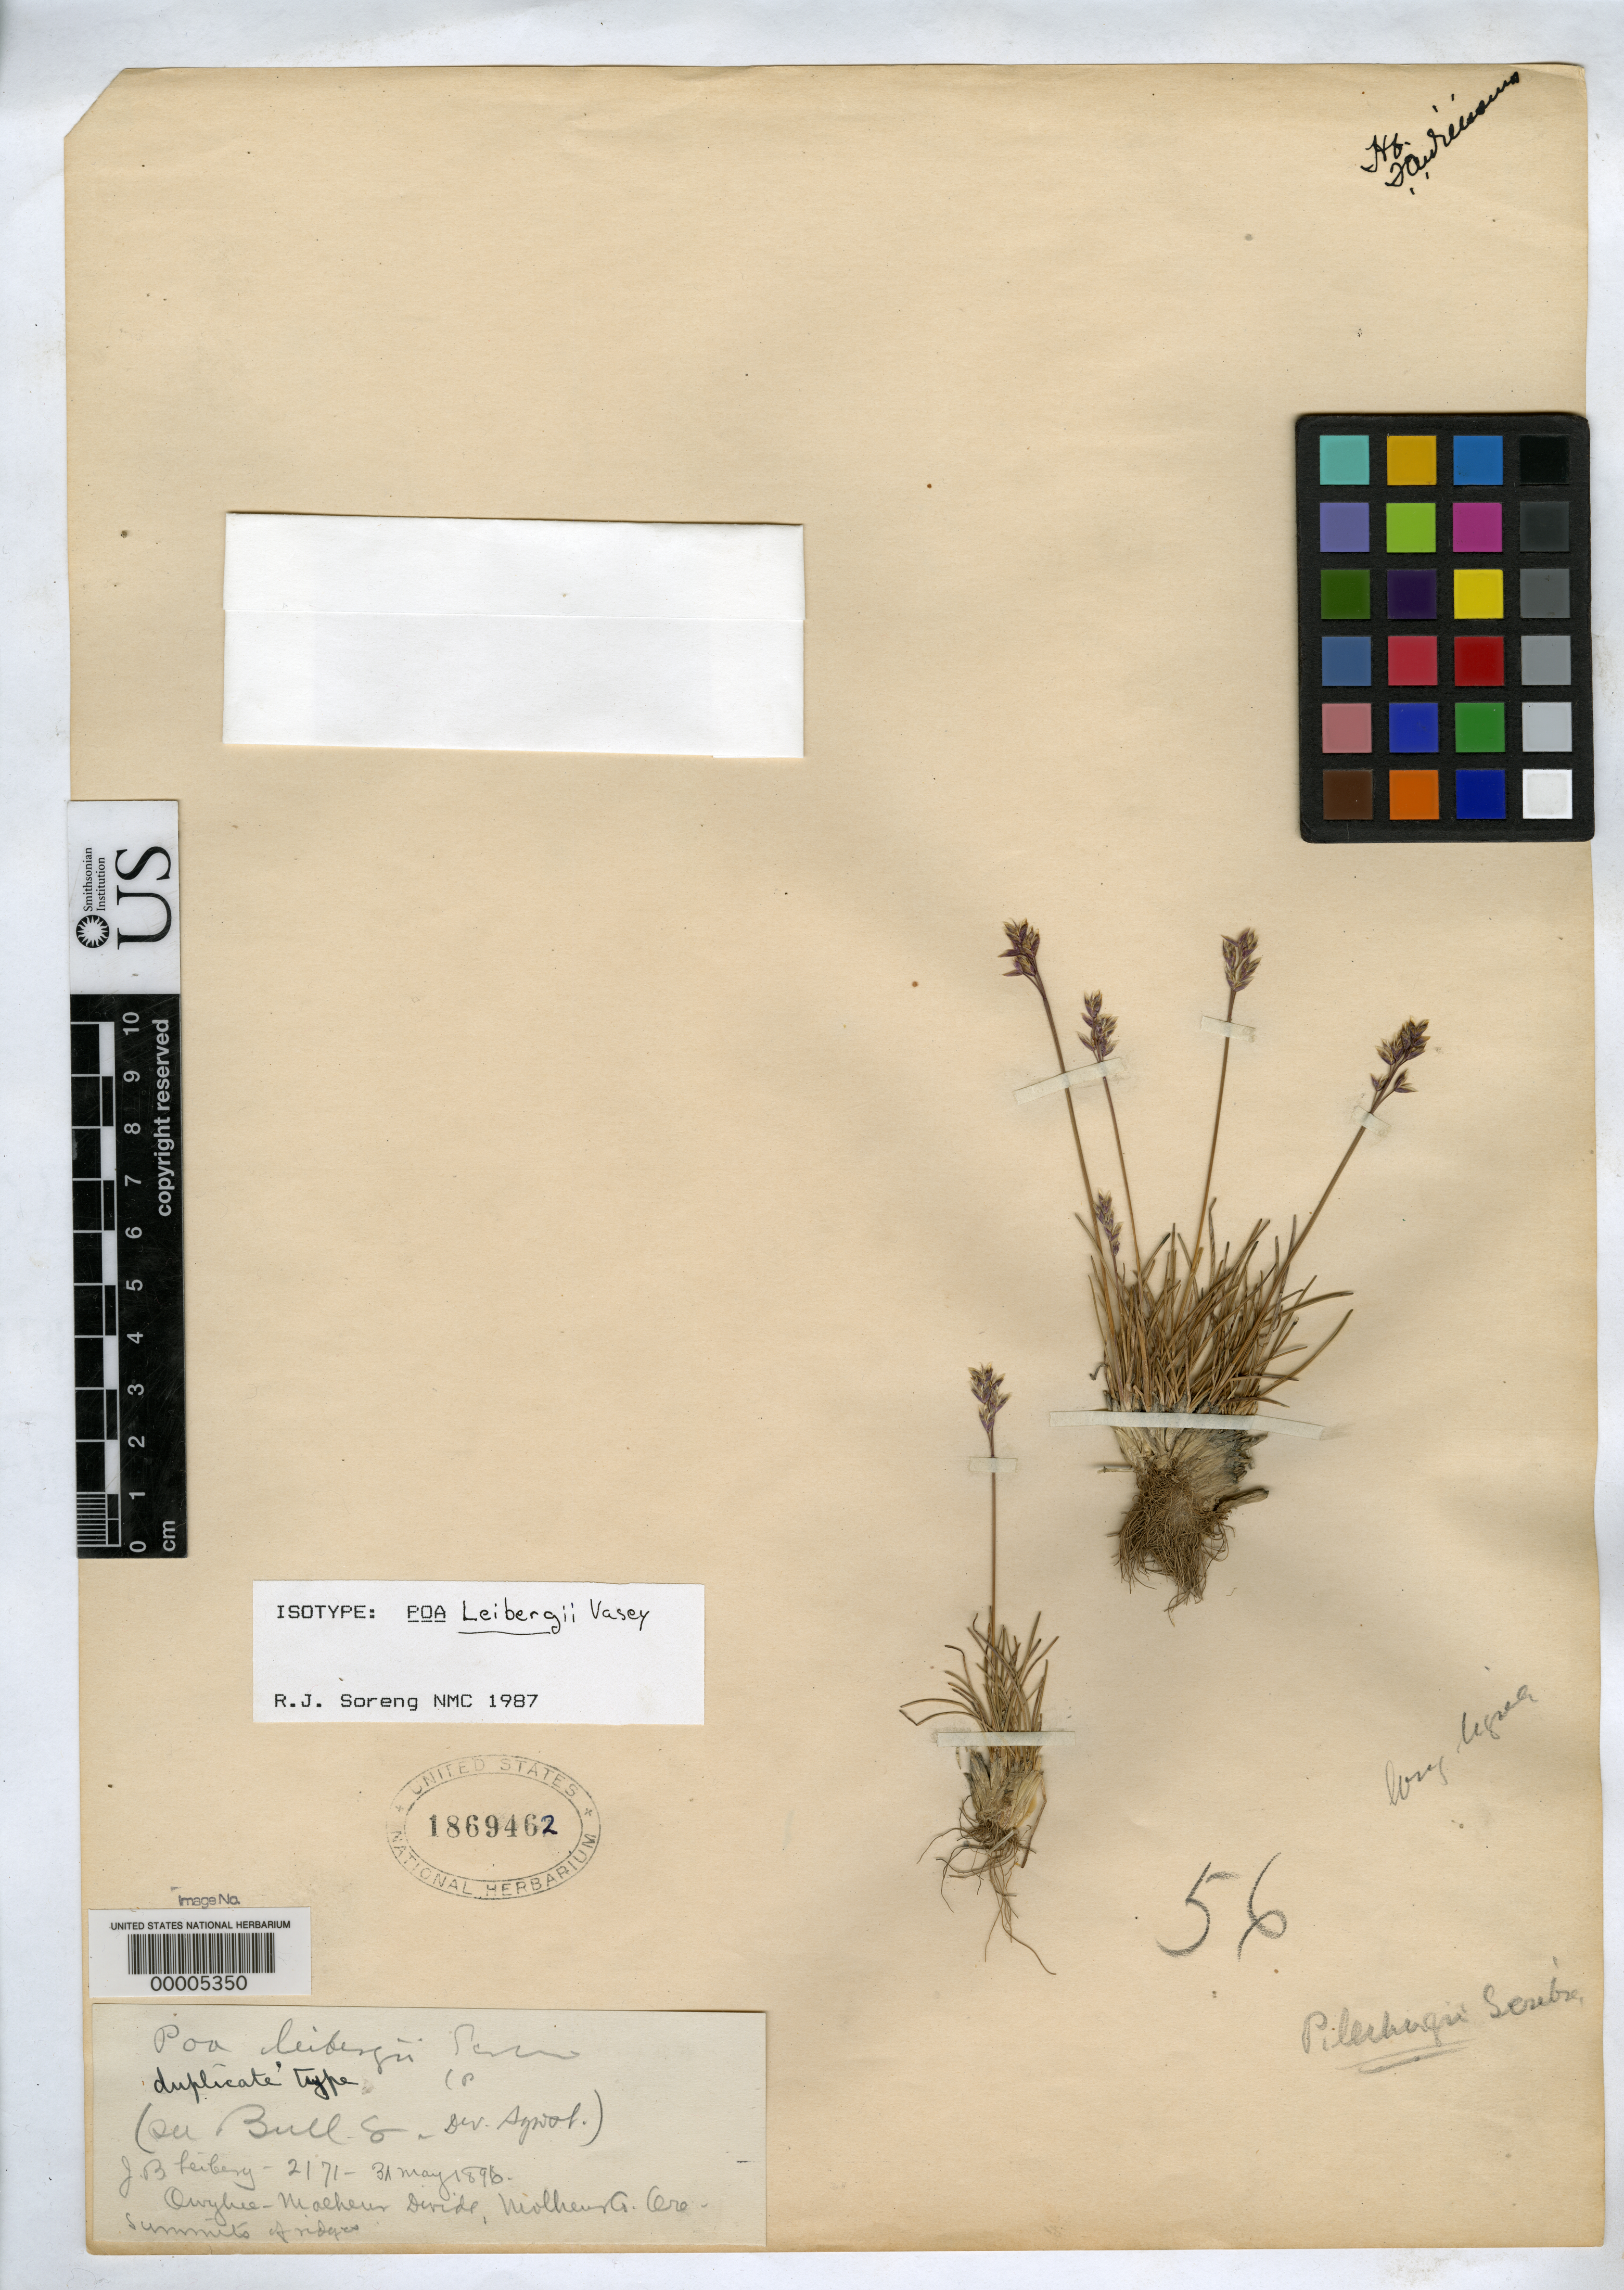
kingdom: Plantae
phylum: Tracheophyta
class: Liliopsida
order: Poales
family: Poaceae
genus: Poa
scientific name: Poa leibergii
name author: Scribn.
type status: Isotype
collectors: J. Leiberg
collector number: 2171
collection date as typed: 31 May 1896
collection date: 1896-05-31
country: United States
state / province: Oregon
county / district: Malheur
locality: Malheur Divide, Owyhee.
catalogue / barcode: US 1869462